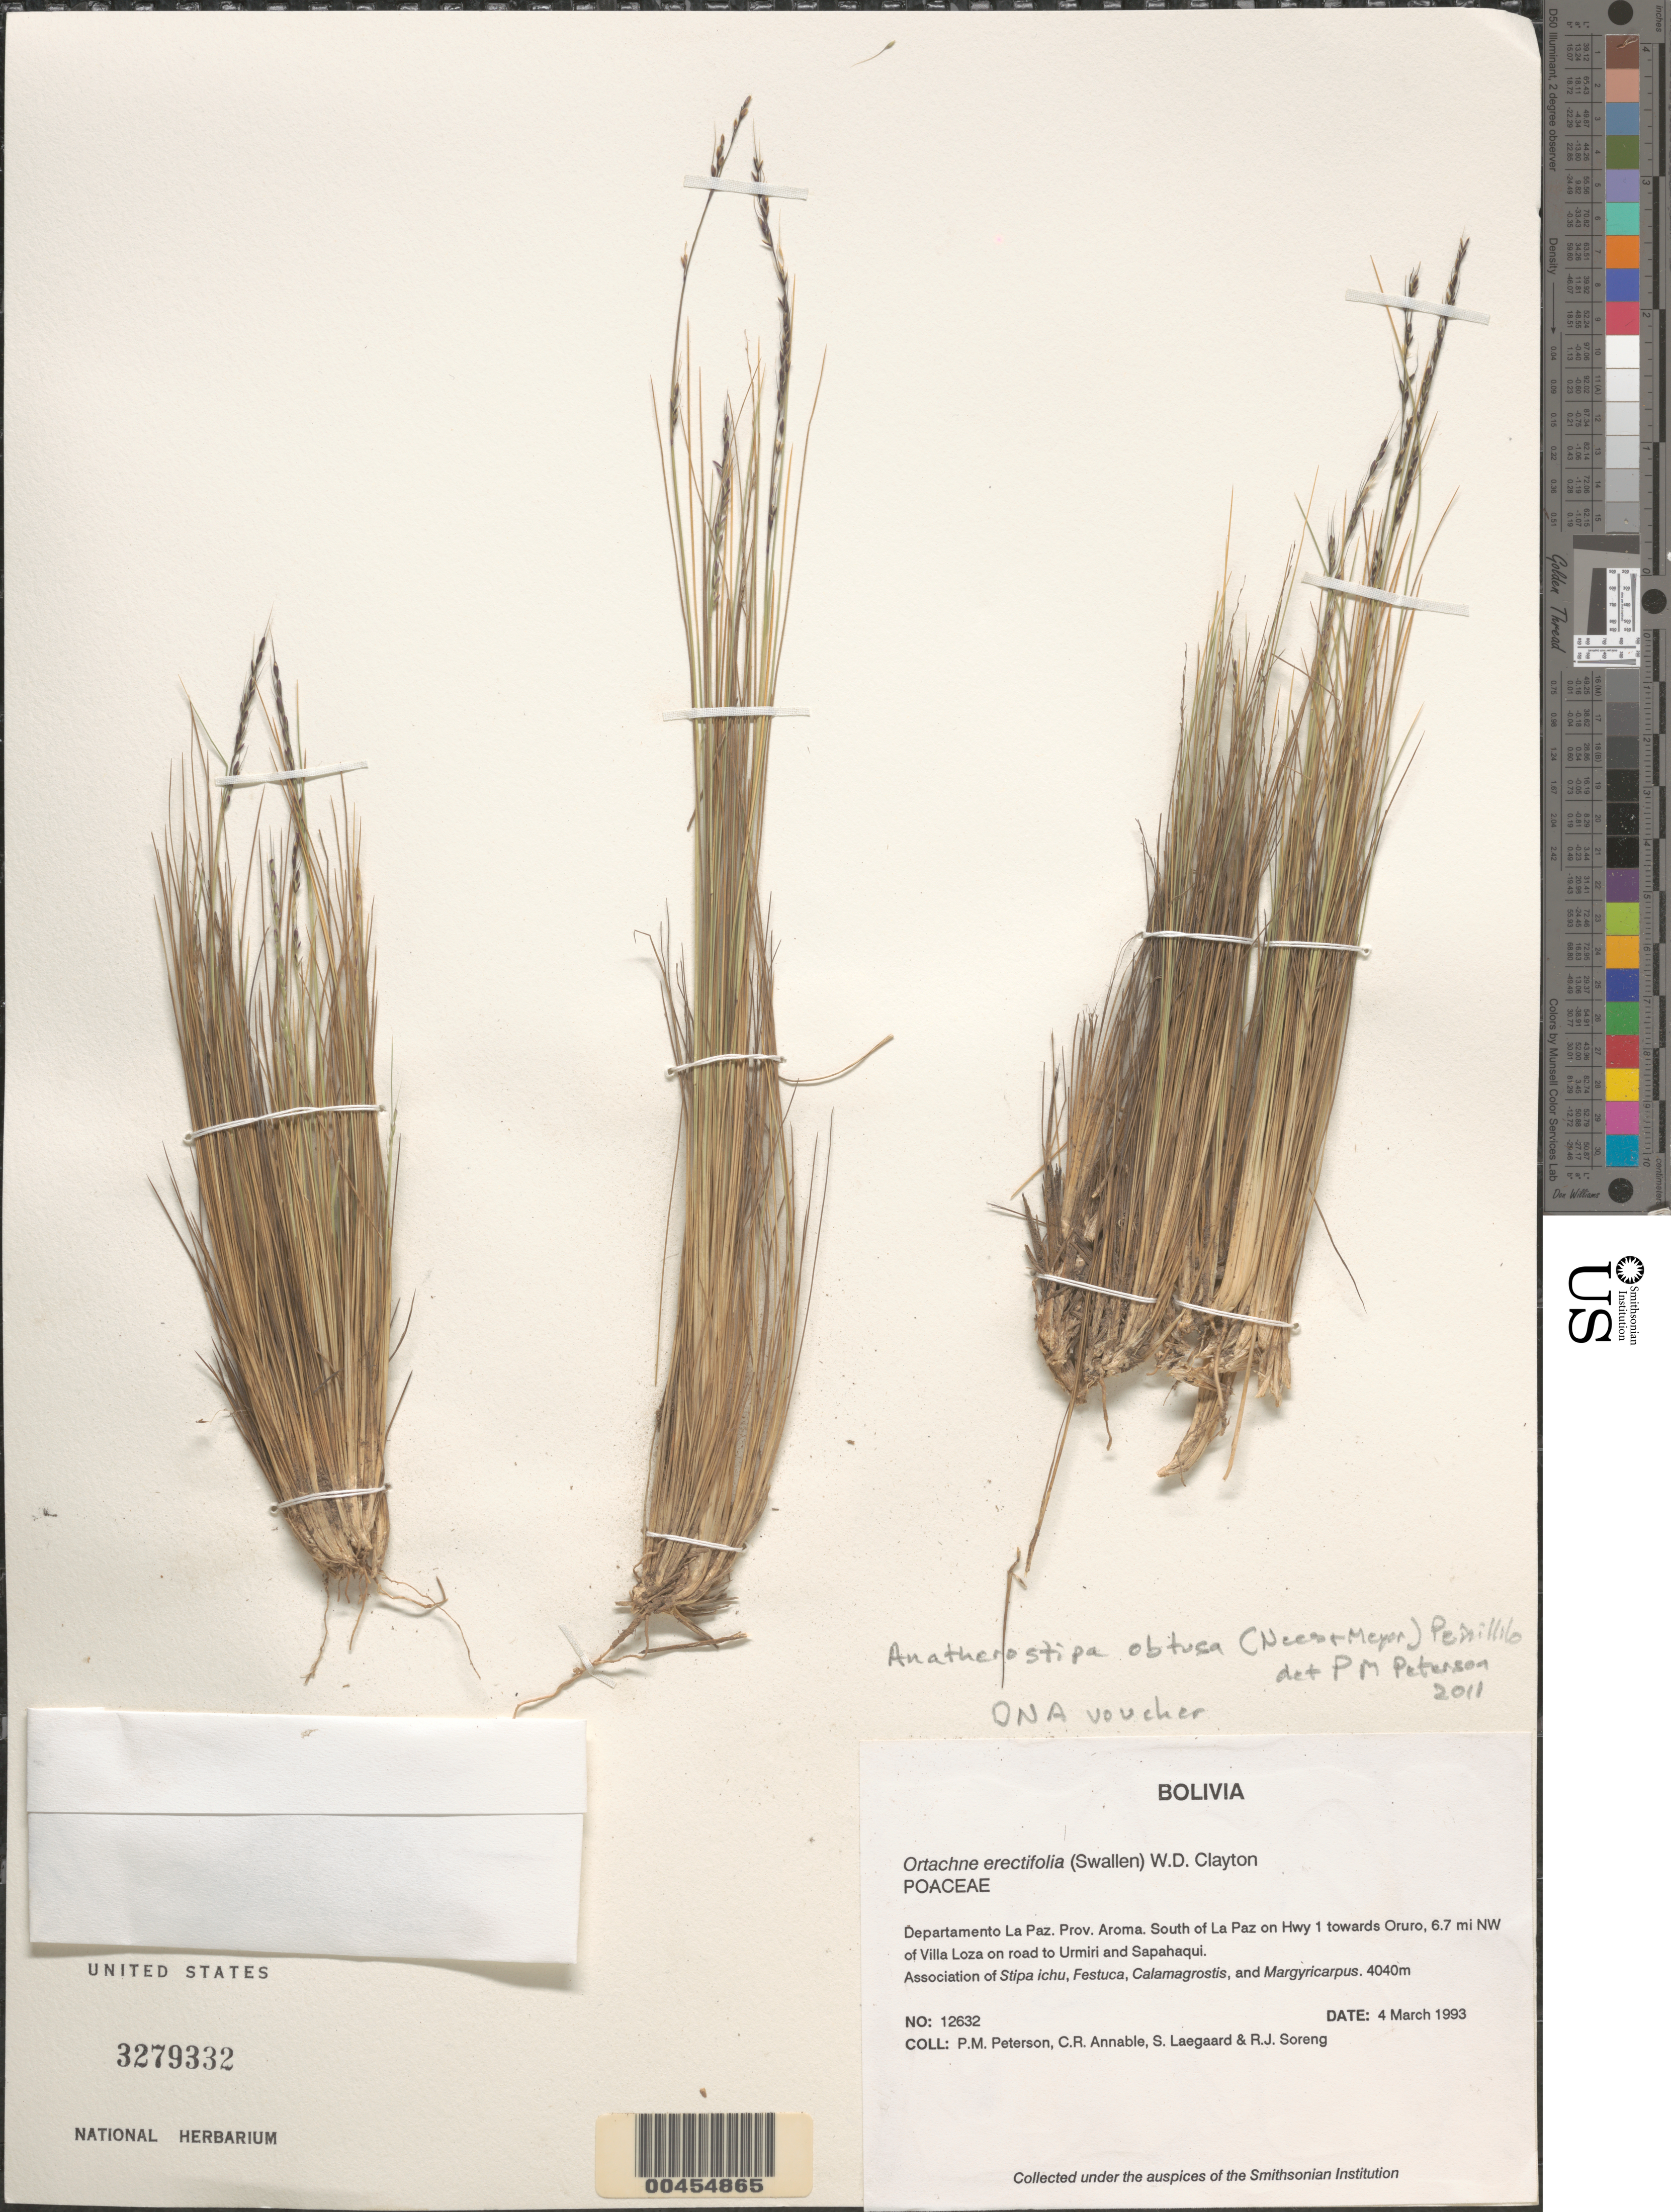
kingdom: Plantae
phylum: Tracheophyta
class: Liliopsida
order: Poales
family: Poaceae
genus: Lorenzochloa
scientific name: Lorenzochloa erectifolia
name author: (Swallen) Reeder & C. Reeder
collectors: P. M. Peterson, C. R. Annable, S. Lægaard & R. J. Soreng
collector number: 12632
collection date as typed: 04 Mar 1993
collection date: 1993-03-04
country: Bolivia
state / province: La Paz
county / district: Aroma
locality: South of La Paz on Hwy 1 towards Oruro, 6.7 mi NW of Villa Loza on road to Urmiri and Sapahaqui.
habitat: Association of Stipa ichu, Festuca, Calamagrostis, and Margyricarpus.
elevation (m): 4040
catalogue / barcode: US 3279332